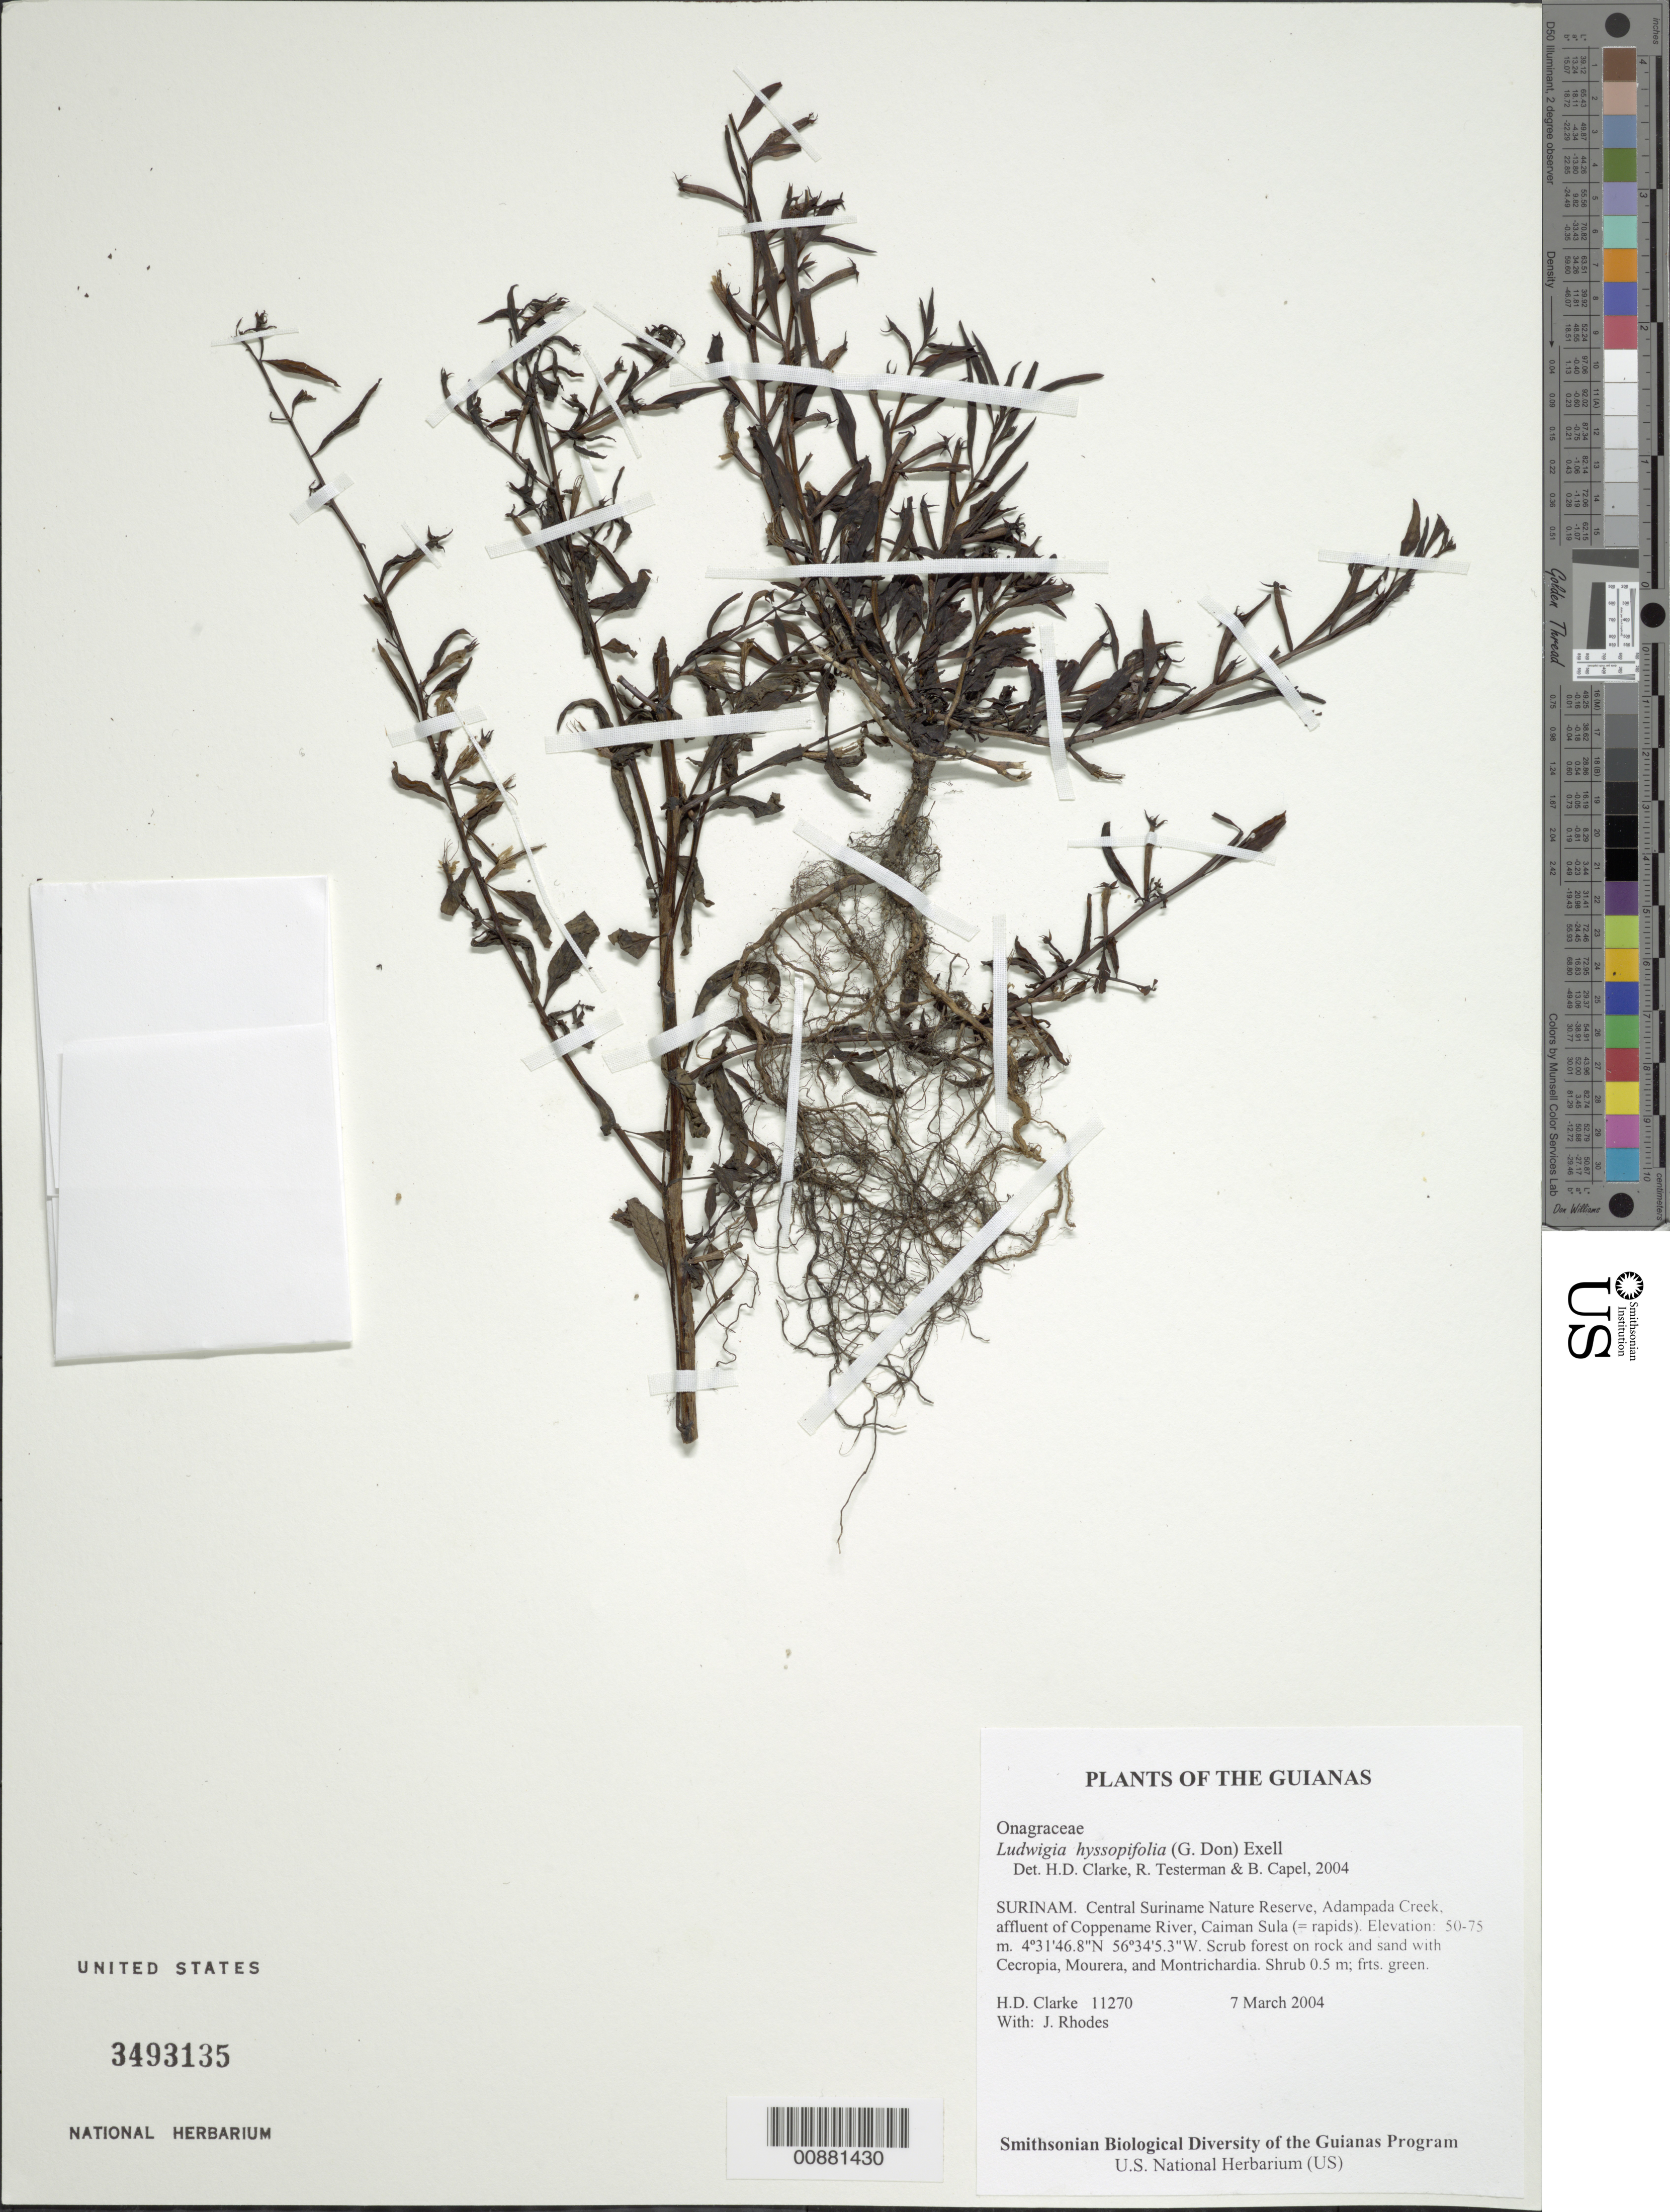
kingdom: Plantae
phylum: Tracheophyta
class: Magnoliopsida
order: Myrtales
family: Onagraceae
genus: Ludwigia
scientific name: Ludwigia hyssopifolia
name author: (G. Don) Exell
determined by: Clarke, H. D.; Testerman, R.; Capel, B.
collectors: H. D. Clarke & J. Rhodes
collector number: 11270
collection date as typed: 7 March 2004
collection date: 2004-03-07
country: Suriname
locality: Central Suriname Nature Reserve, Adampada Creek, affluent of Coppename River, Caiman Sula (= rapids)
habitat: Scrub forest on rock and sand with Cecropia, Mourera, and Montrichardia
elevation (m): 50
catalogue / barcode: US 3493135